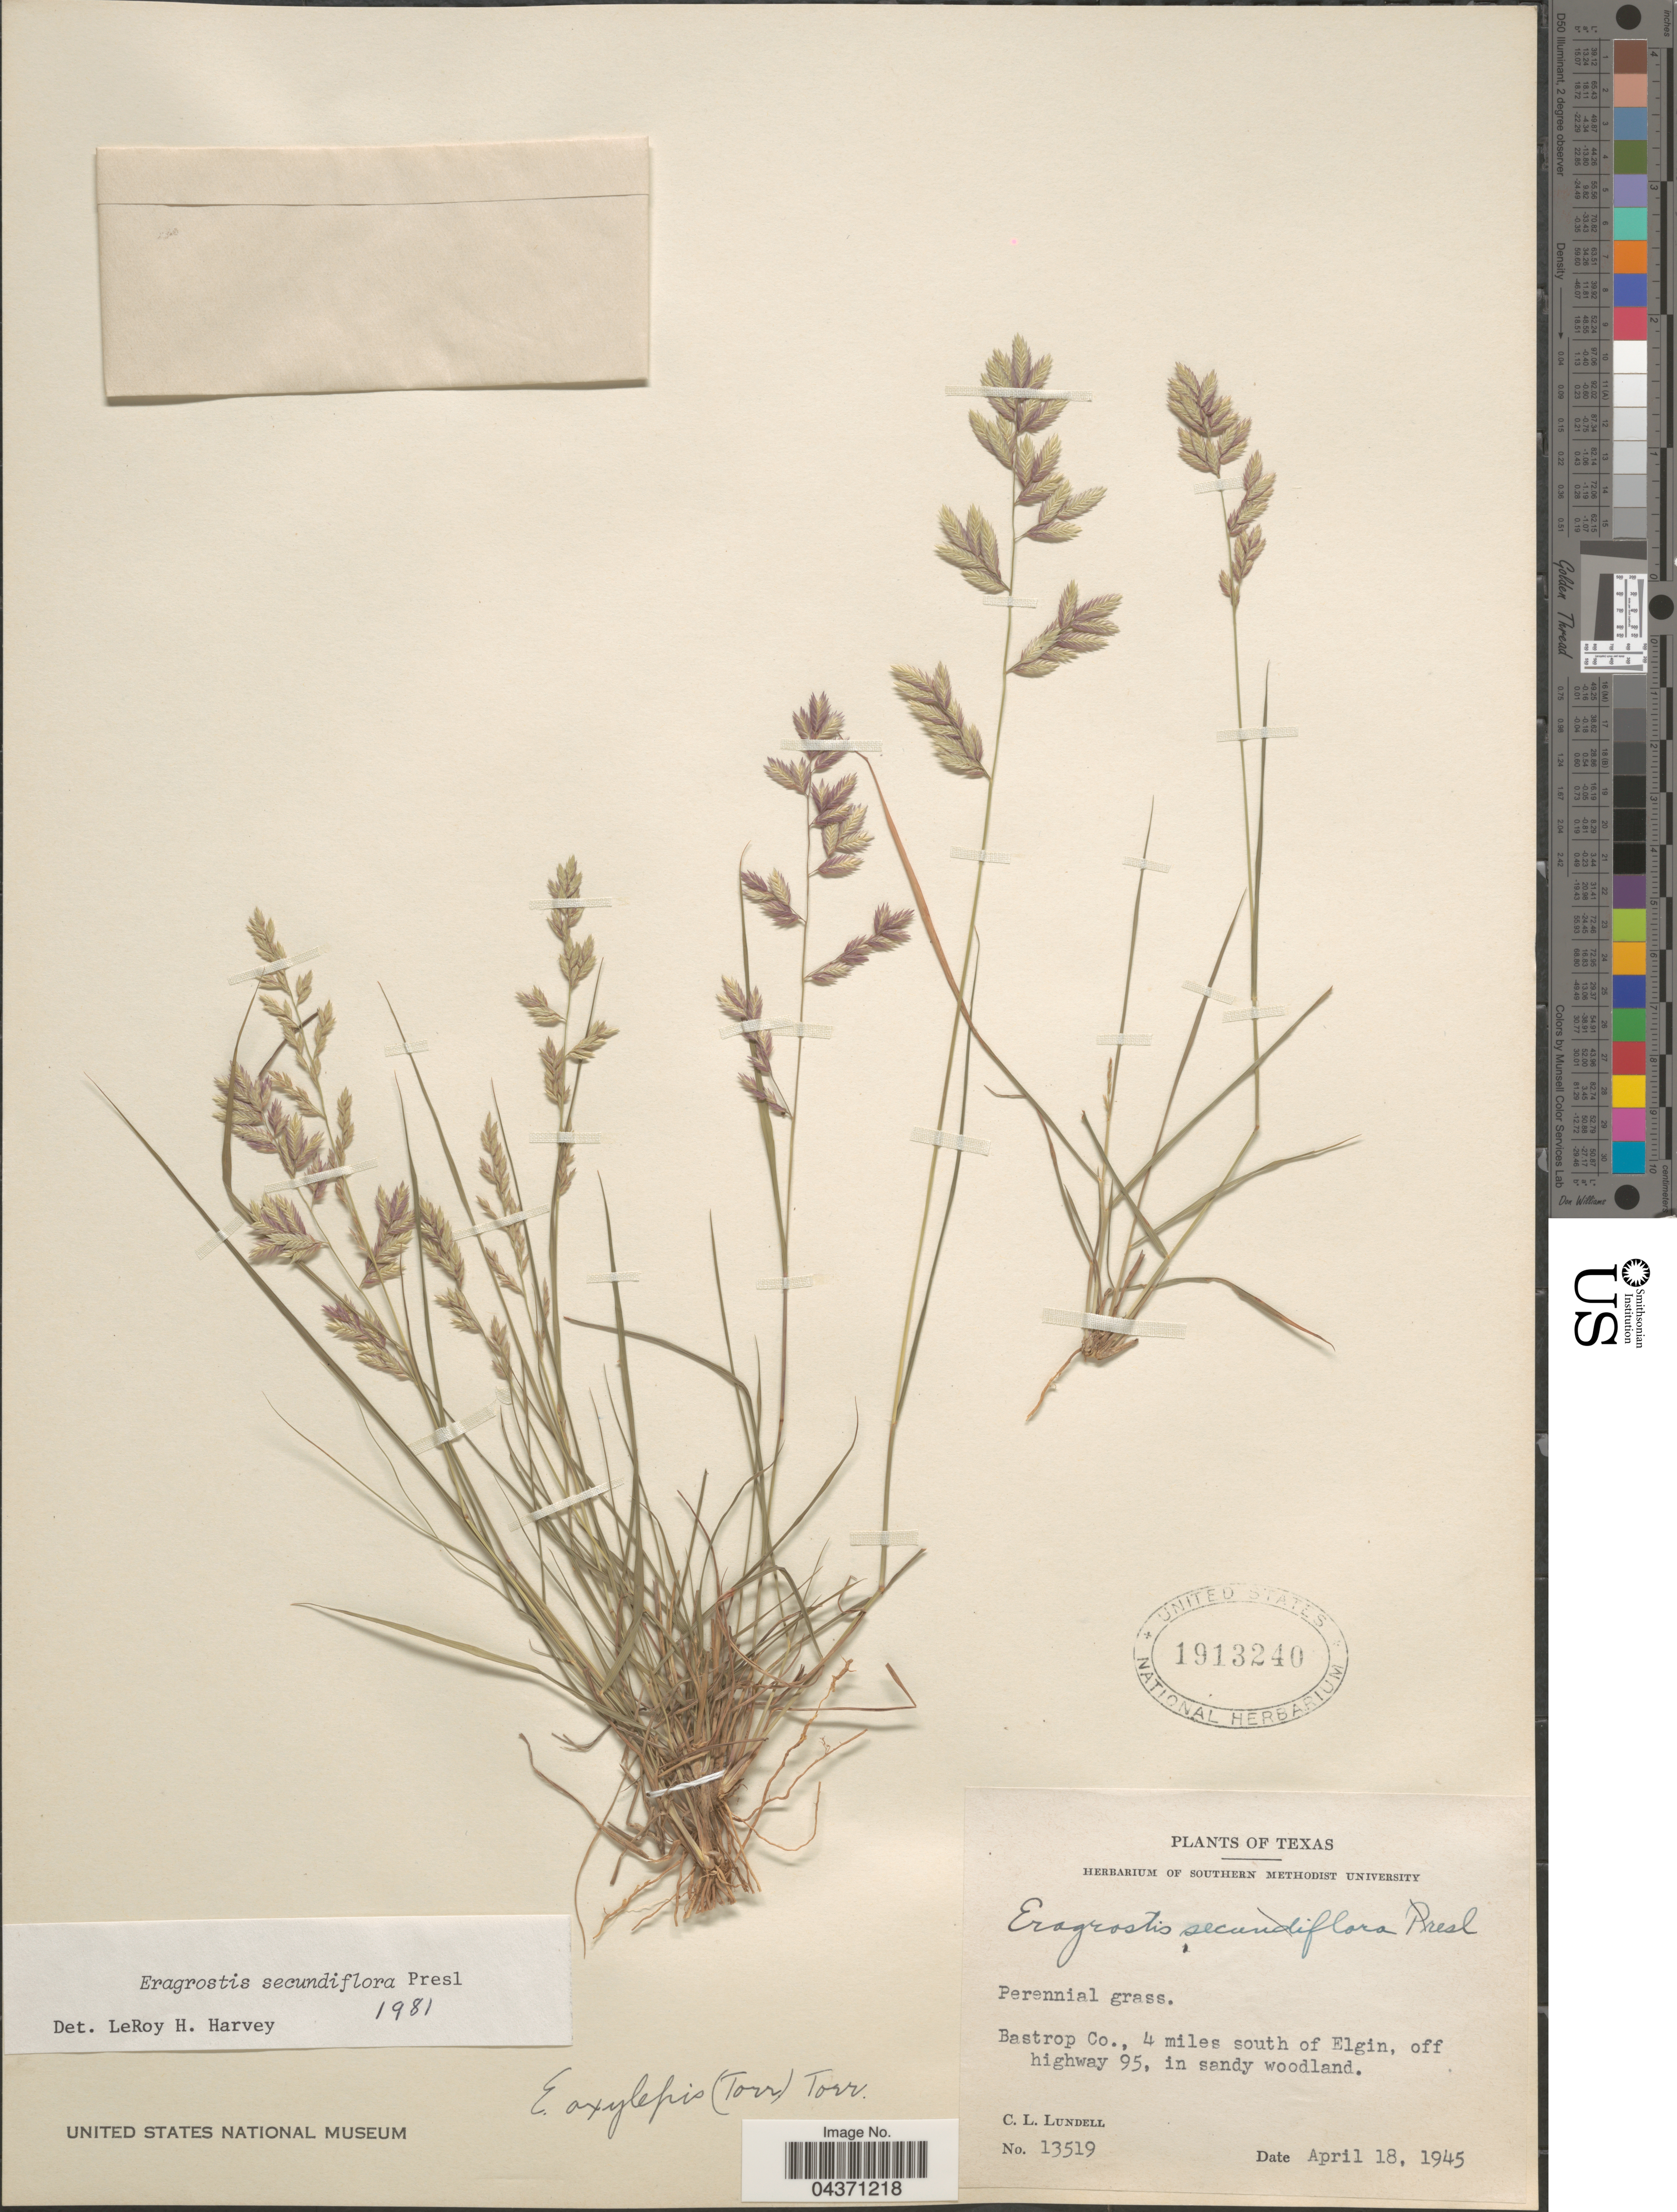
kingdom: Plantae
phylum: Tracheophyta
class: Liliopsida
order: Poales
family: Poaceae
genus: Eragrostis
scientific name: Eragrostis secundiflora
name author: J. Presl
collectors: C. L. Lundell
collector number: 13519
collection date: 1945-04-18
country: United States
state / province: Texas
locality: Bastrop Co., 4 miles south of Elgin, off highway 95, in sandy woodland.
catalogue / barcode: US 1913240